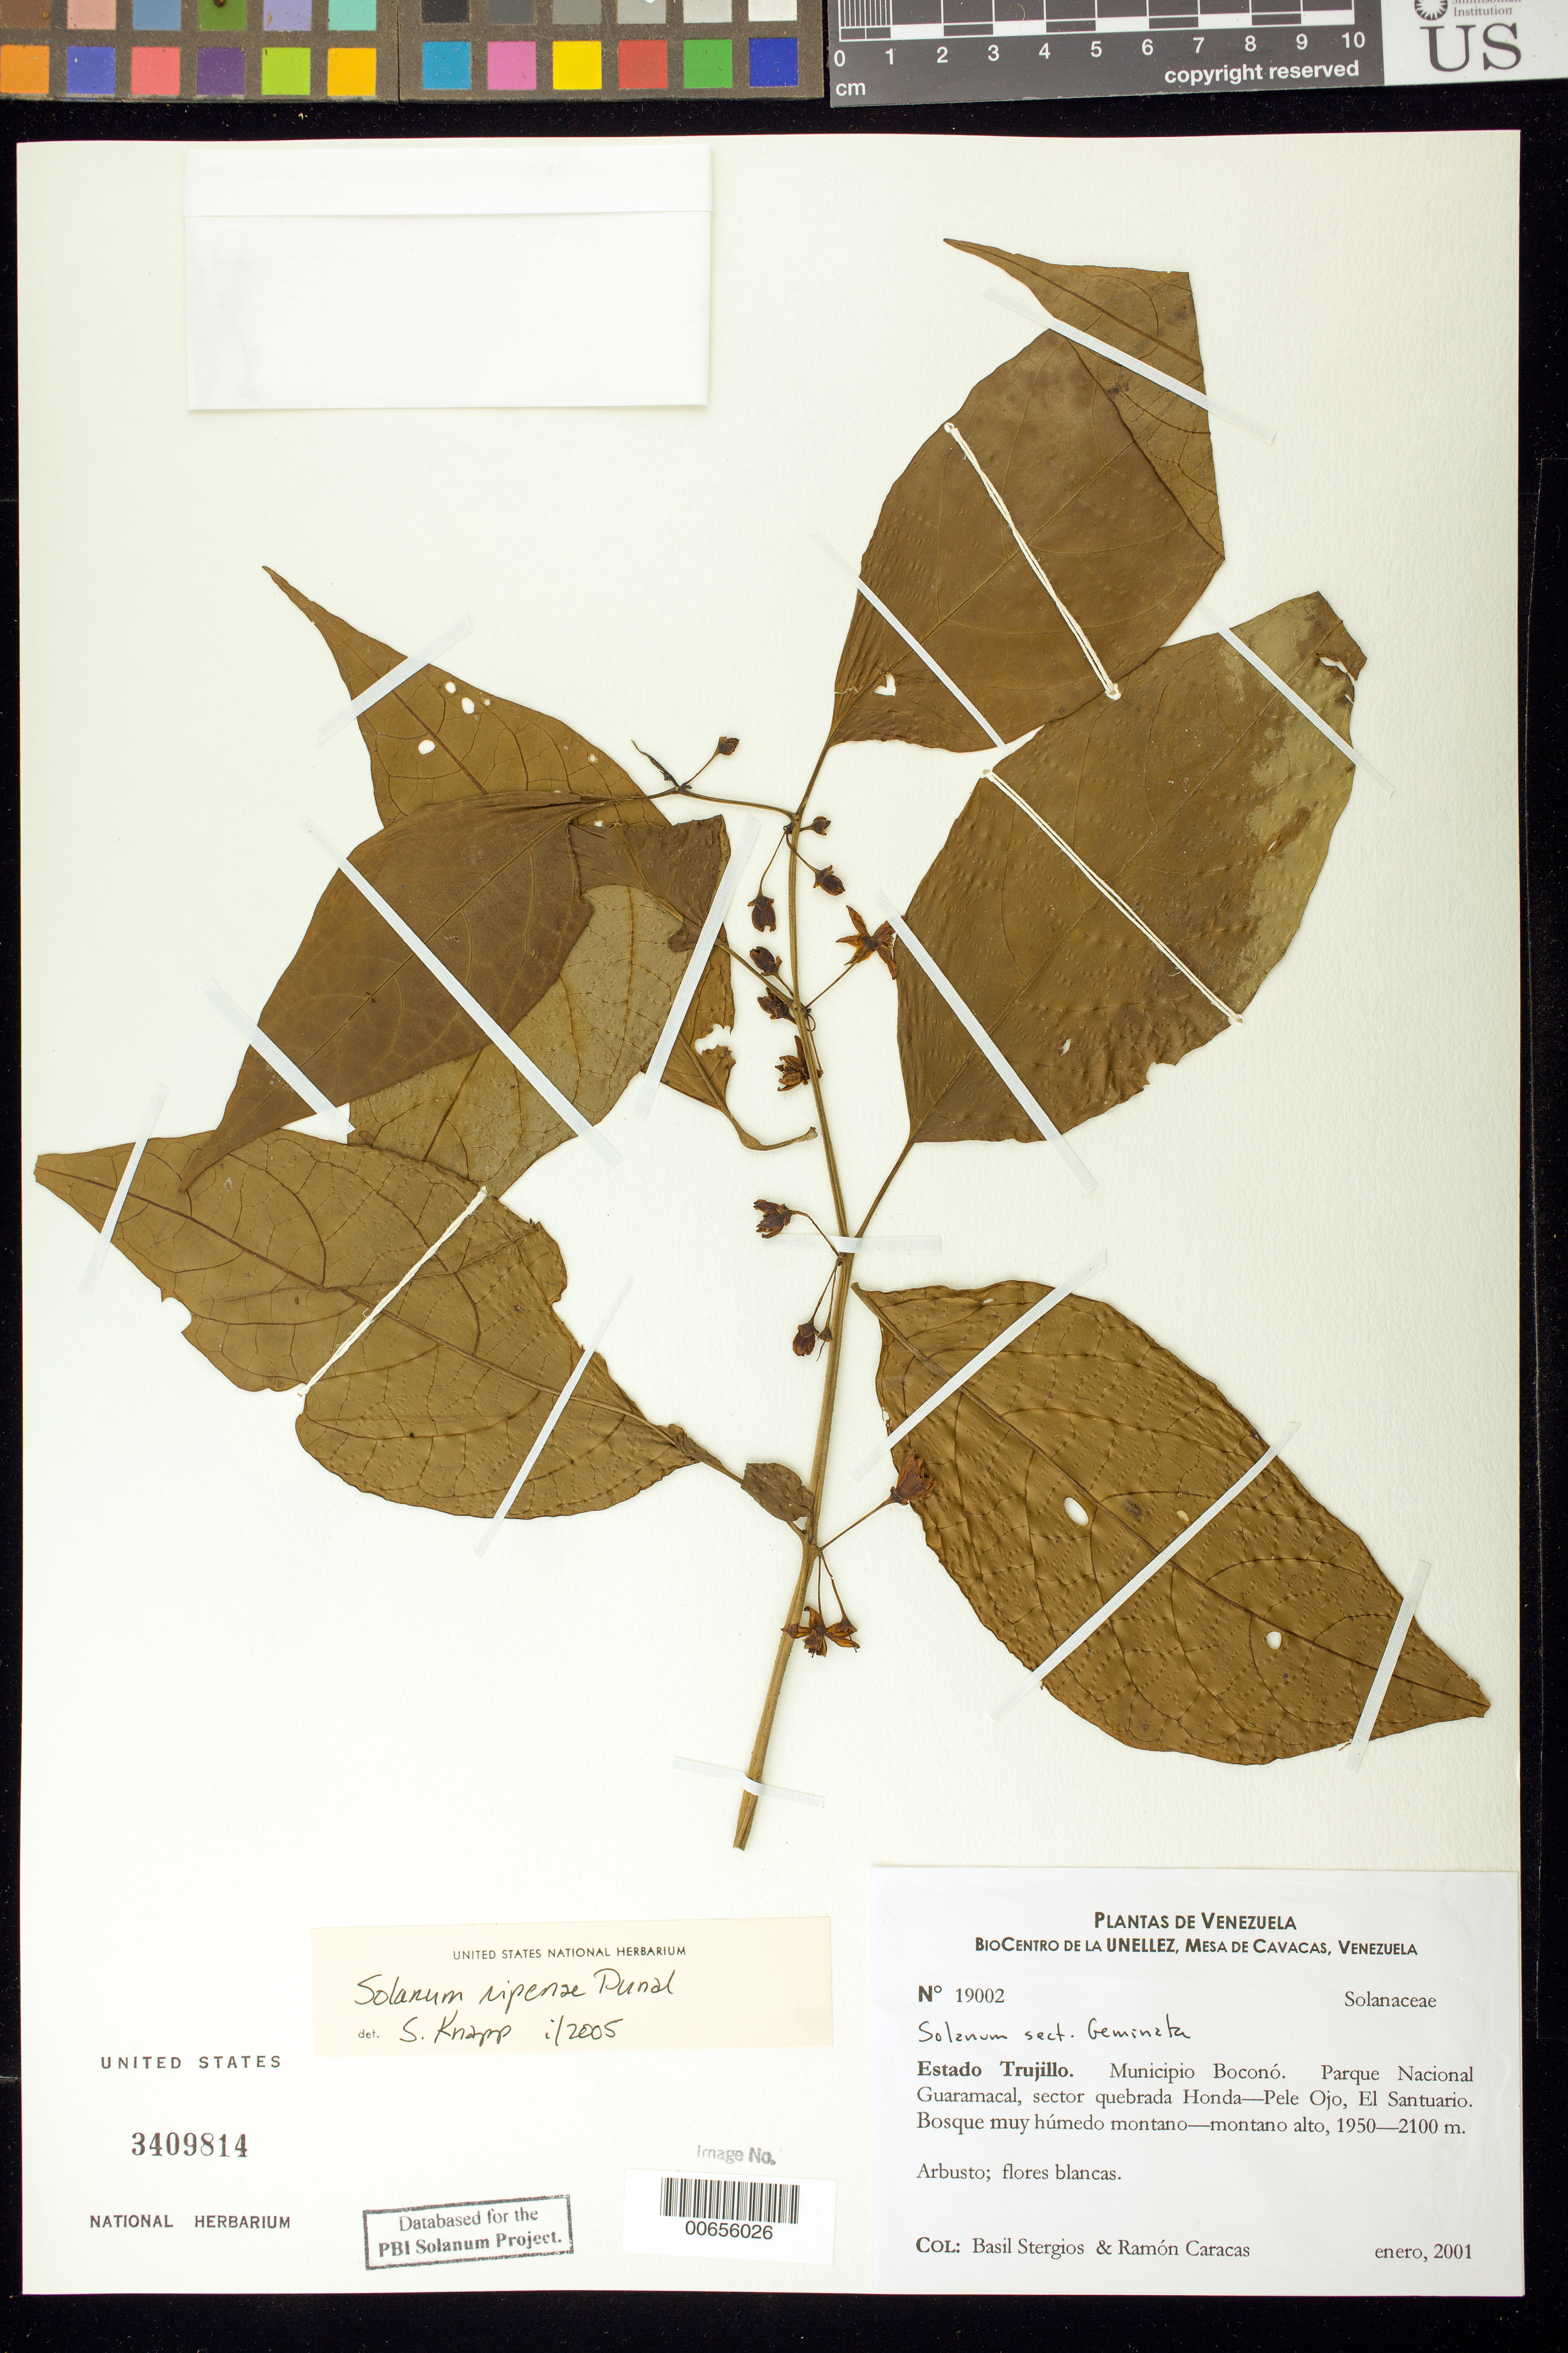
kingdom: Plantae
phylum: Tracheophyta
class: Magnoliopsida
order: Solanales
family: Solanaceae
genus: Solanum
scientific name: Solanum ripense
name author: Dunal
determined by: Knapp, M. S.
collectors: B. G. Stergios & R. Caracas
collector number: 19002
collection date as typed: Jan 2001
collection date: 2001-01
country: Venezuela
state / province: Trujillo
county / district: Boconó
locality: Parque Nacional Guaramacal, sector quebrada Honda-Pele Ojo, El Santuario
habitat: Bosque muy húmedo montano-montano alto.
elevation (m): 1950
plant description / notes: BM, MY, NY, PORT, US, VEN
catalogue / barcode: US 3409814